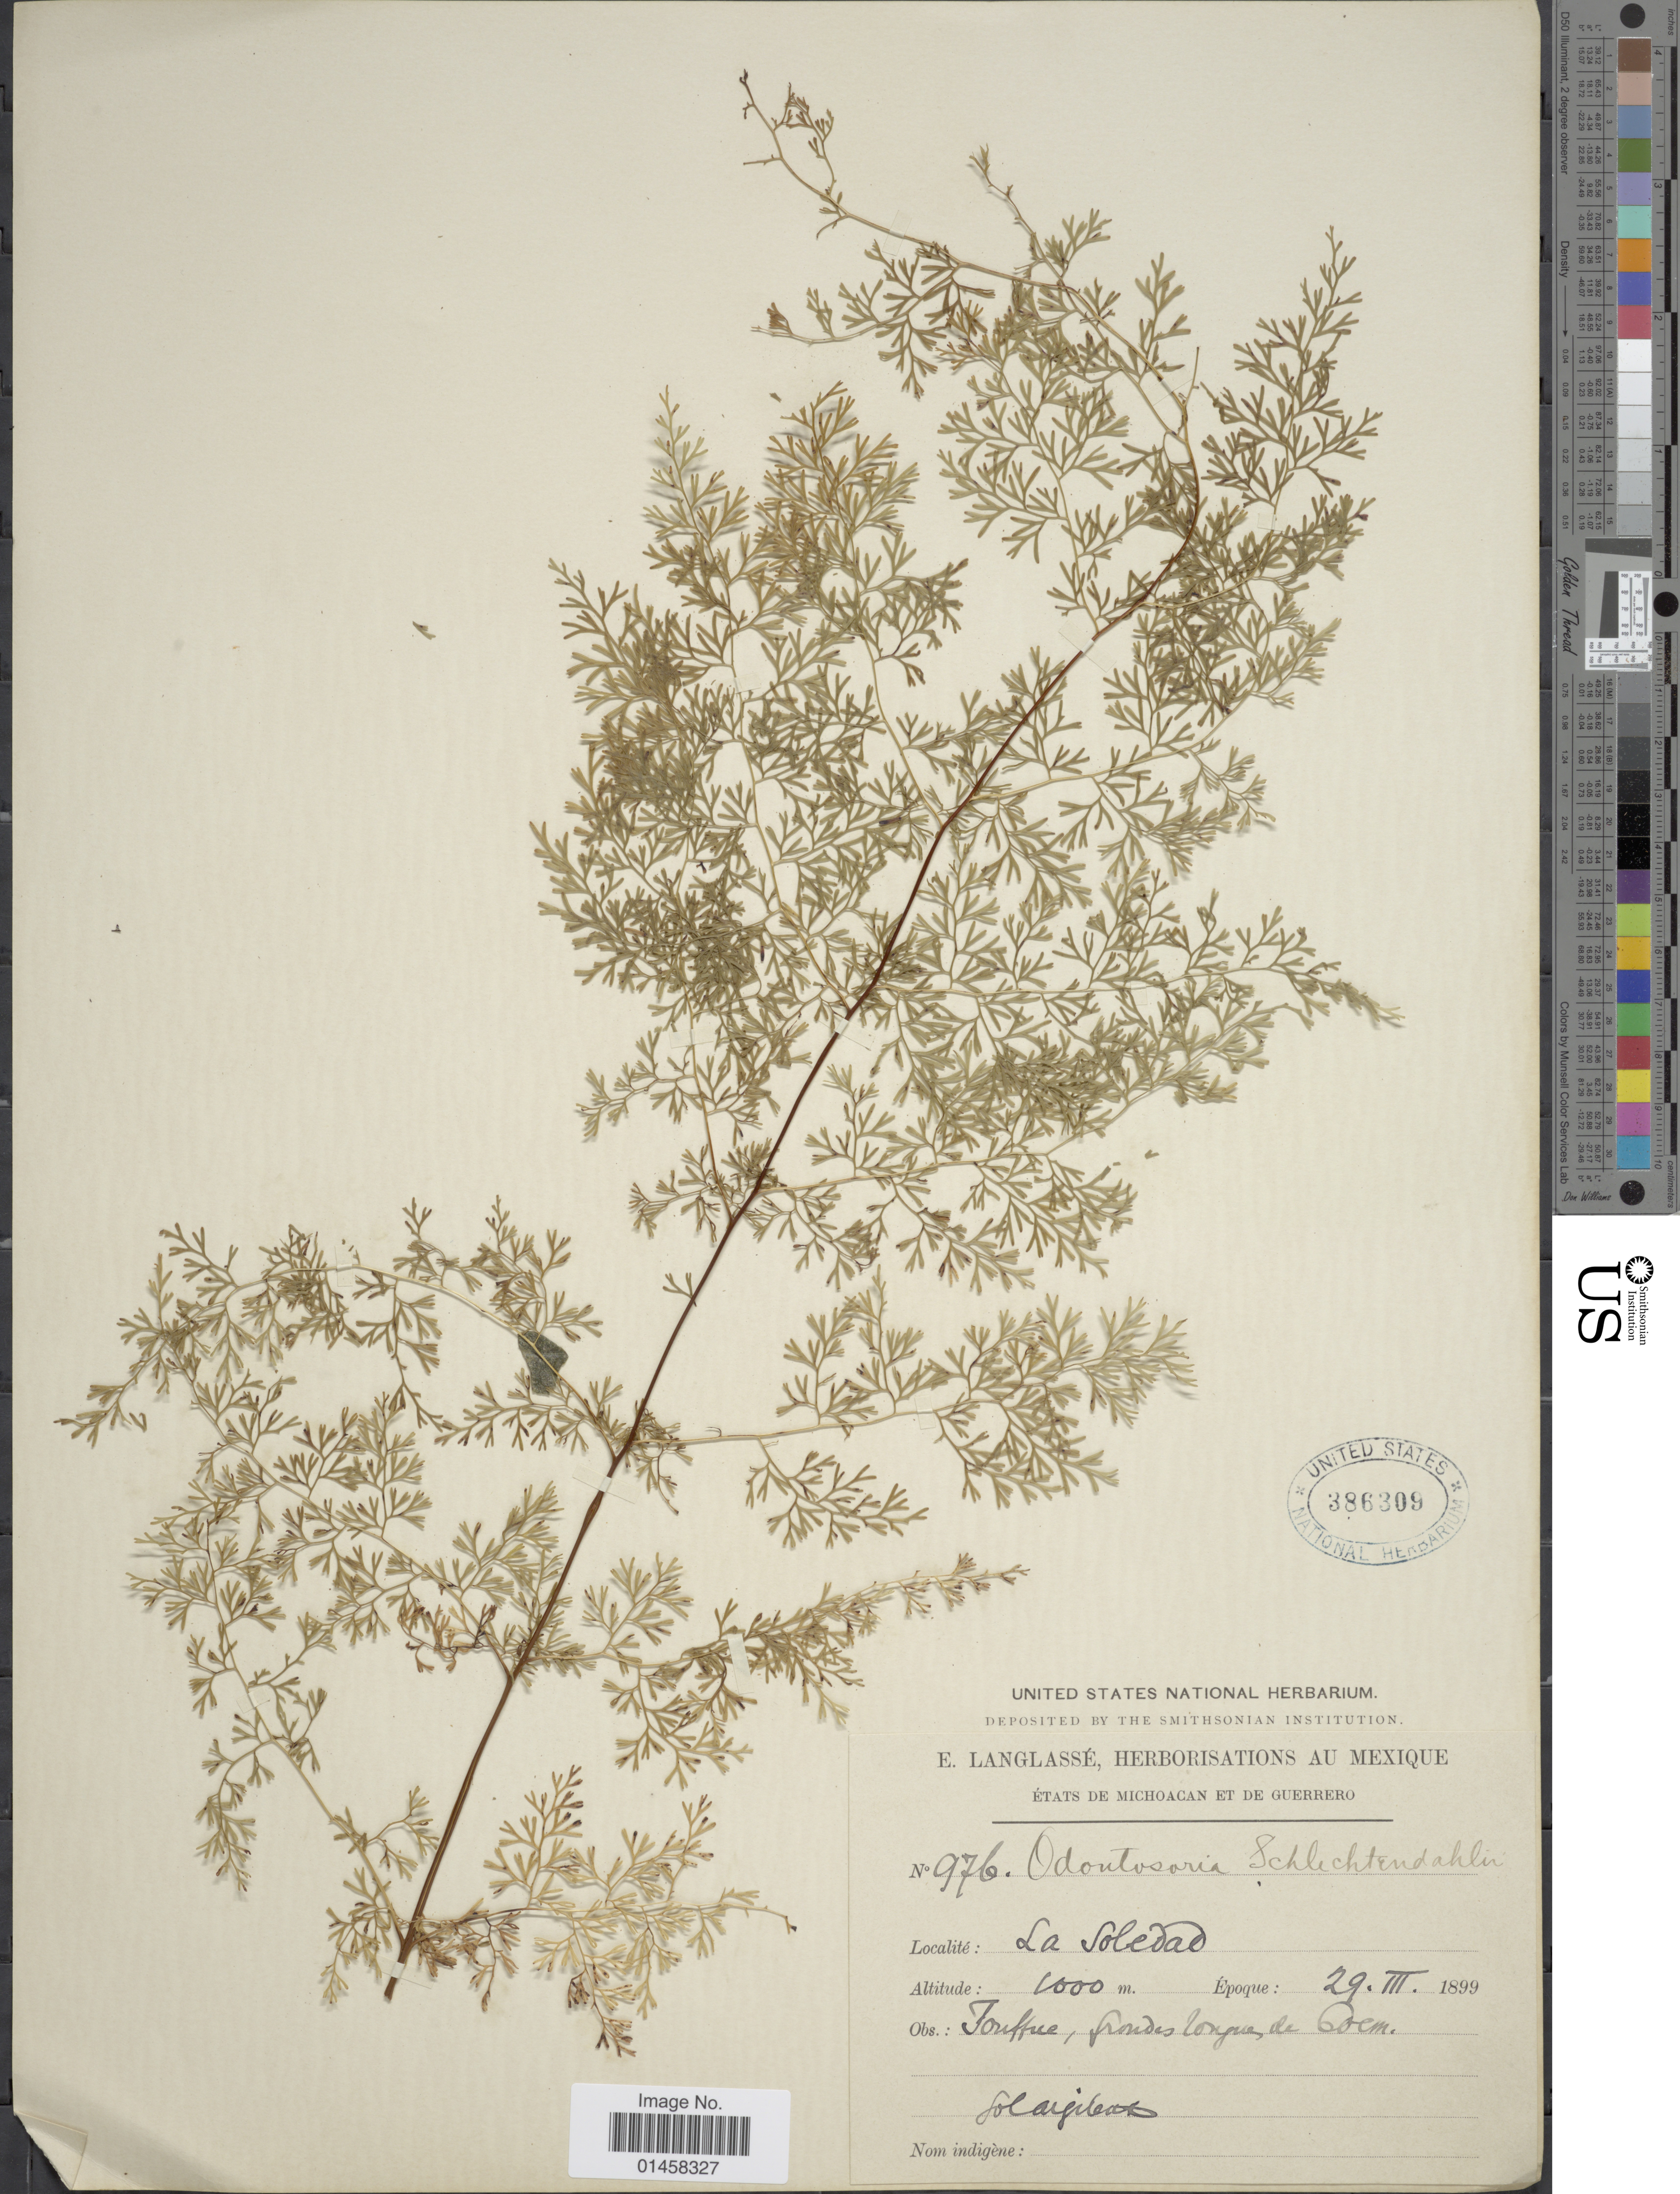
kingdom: Plantae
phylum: Tracheophyta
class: Polypodiopsida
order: Polypodiales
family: Lindsaeaceae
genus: Odontosoria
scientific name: Odontosoria schlechtendalii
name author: (C. Presl) C. Chr.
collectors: E. Langlassé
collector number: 976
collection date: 1899-03-29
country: Mexico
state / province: Michoacán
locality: Etats de Michocan et de Guerrero. La Soledad.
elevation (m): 1000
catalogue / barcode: US 386309